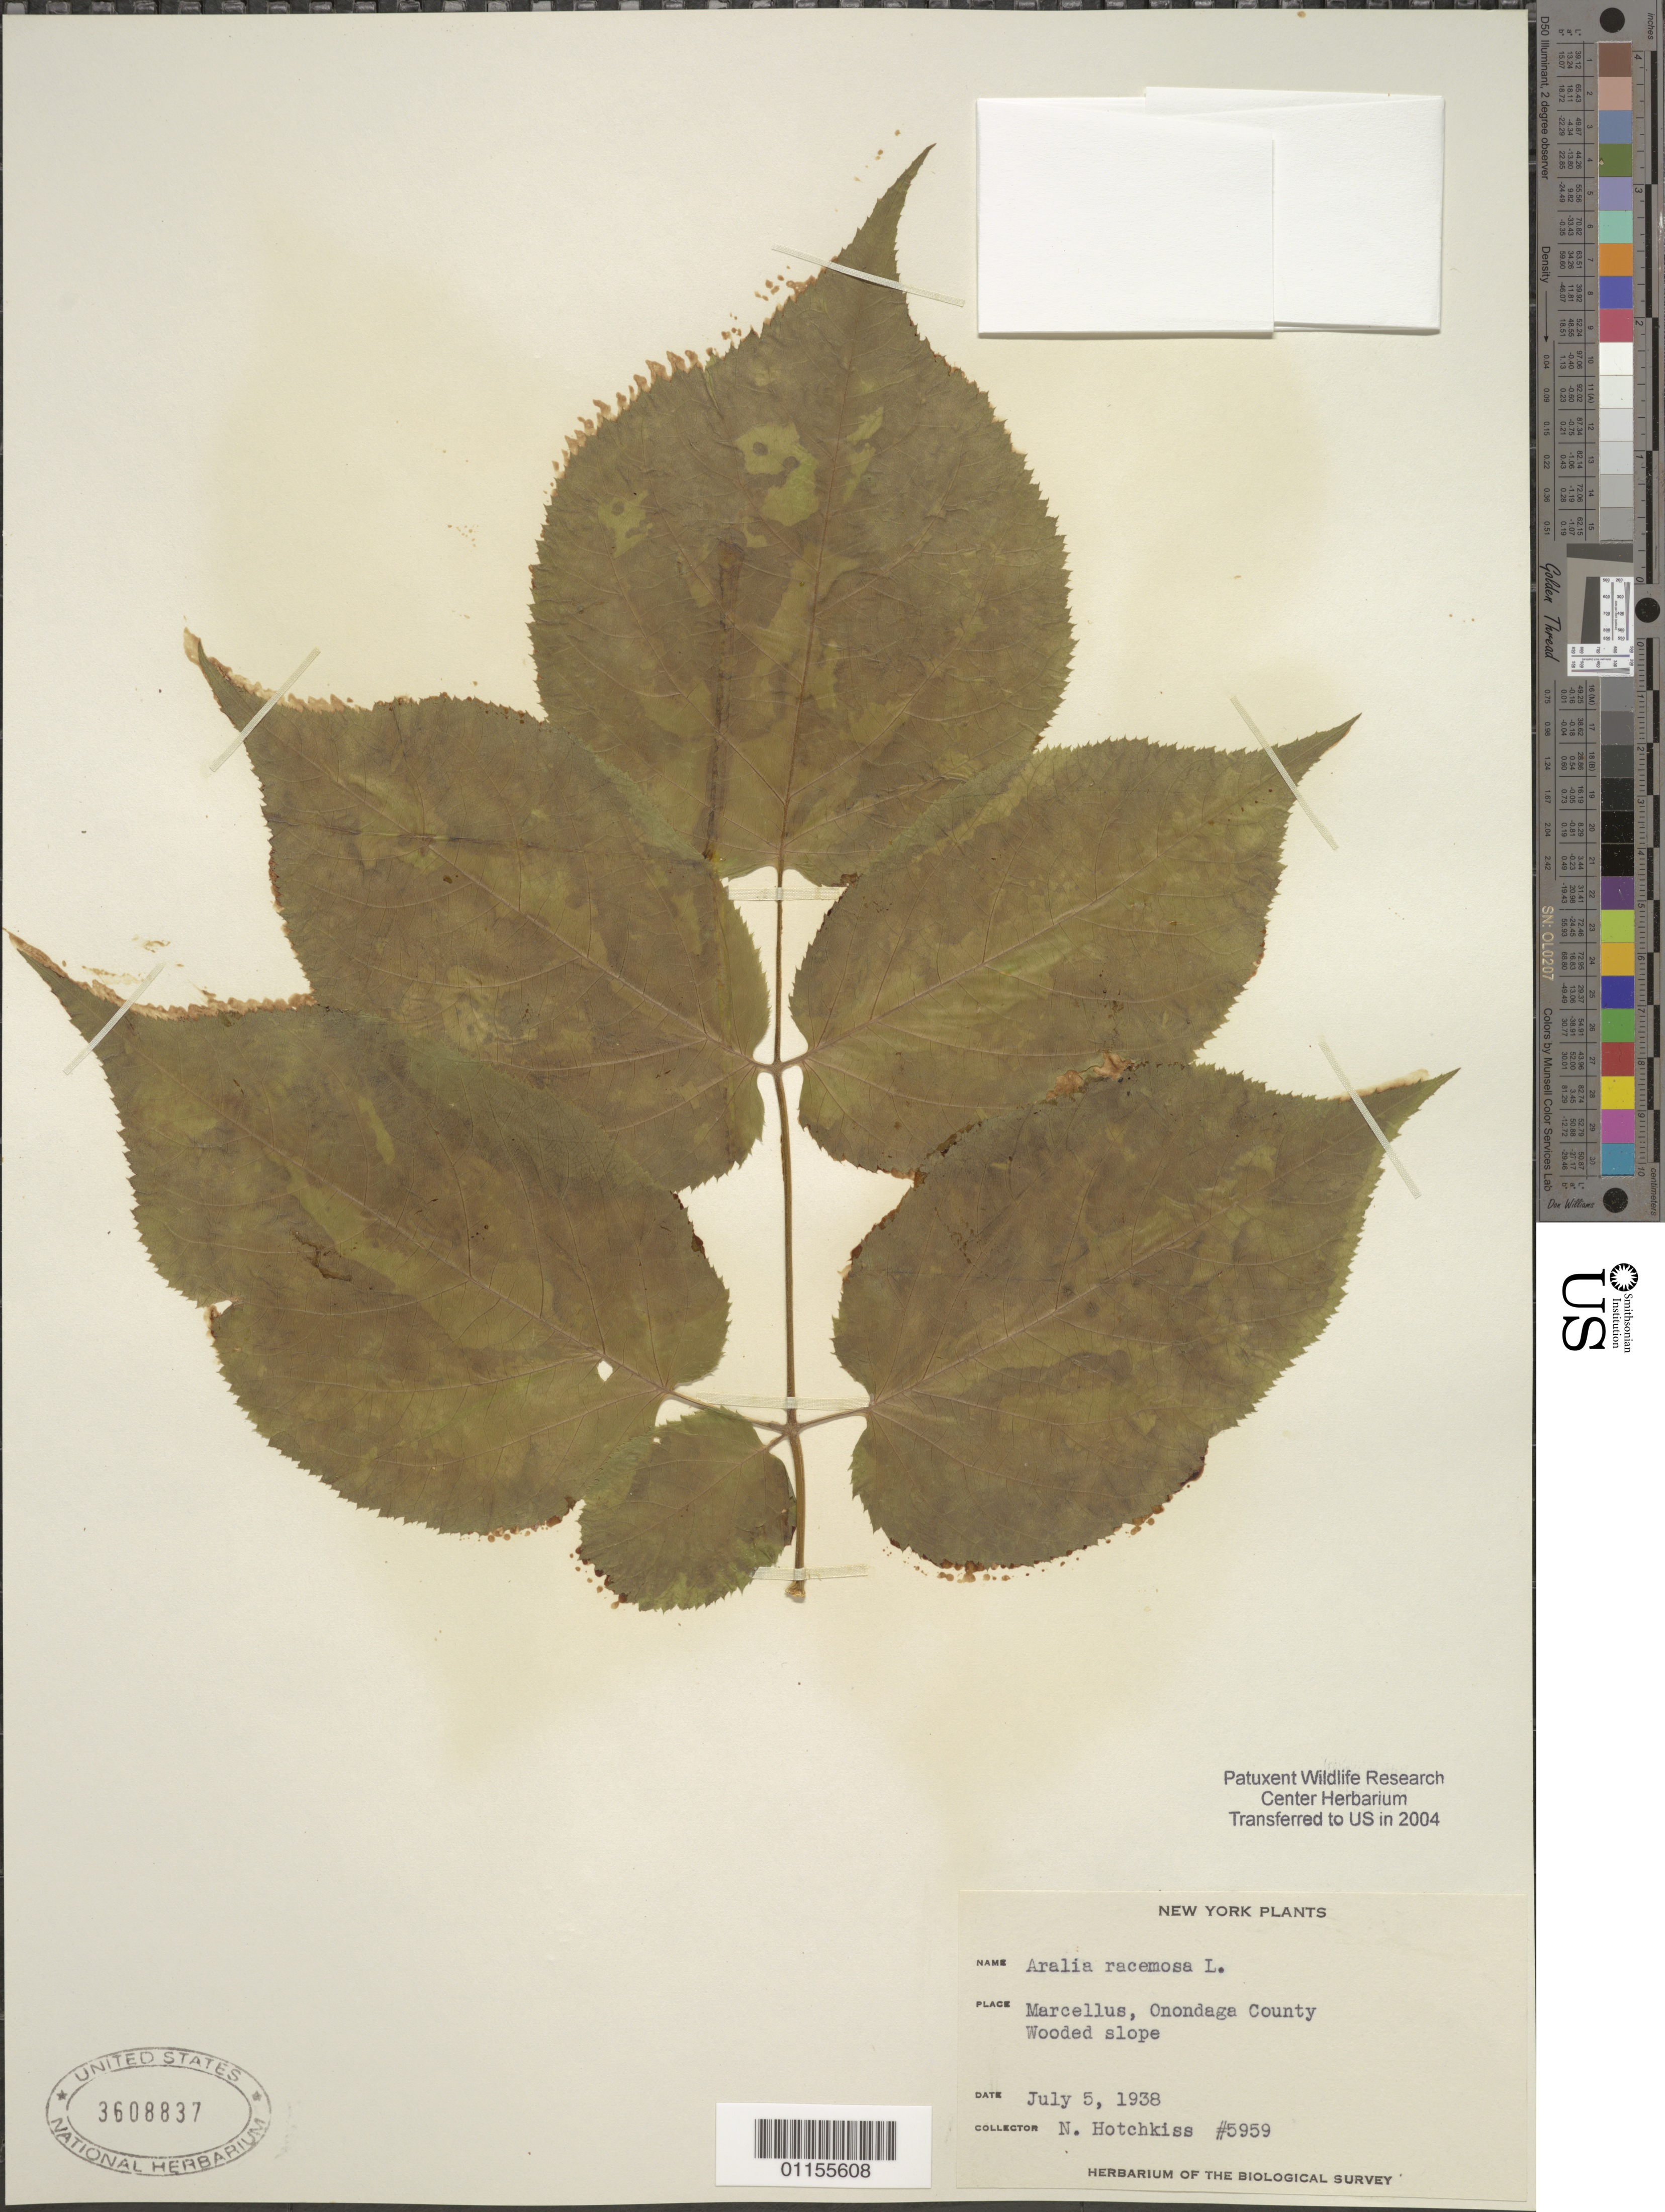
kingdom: Plantae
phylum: Tracheophyta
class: Magnoliopsida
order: Apiales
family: Araliaceae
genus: Aralia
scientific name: Aralia racemosa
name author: L.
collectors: N. Hotchkiss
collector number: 5959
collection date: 1938-07-05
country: United States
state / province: New York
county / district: Onondaga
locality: Marcellus.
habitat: Wooded slope.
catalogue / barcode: US 3608837